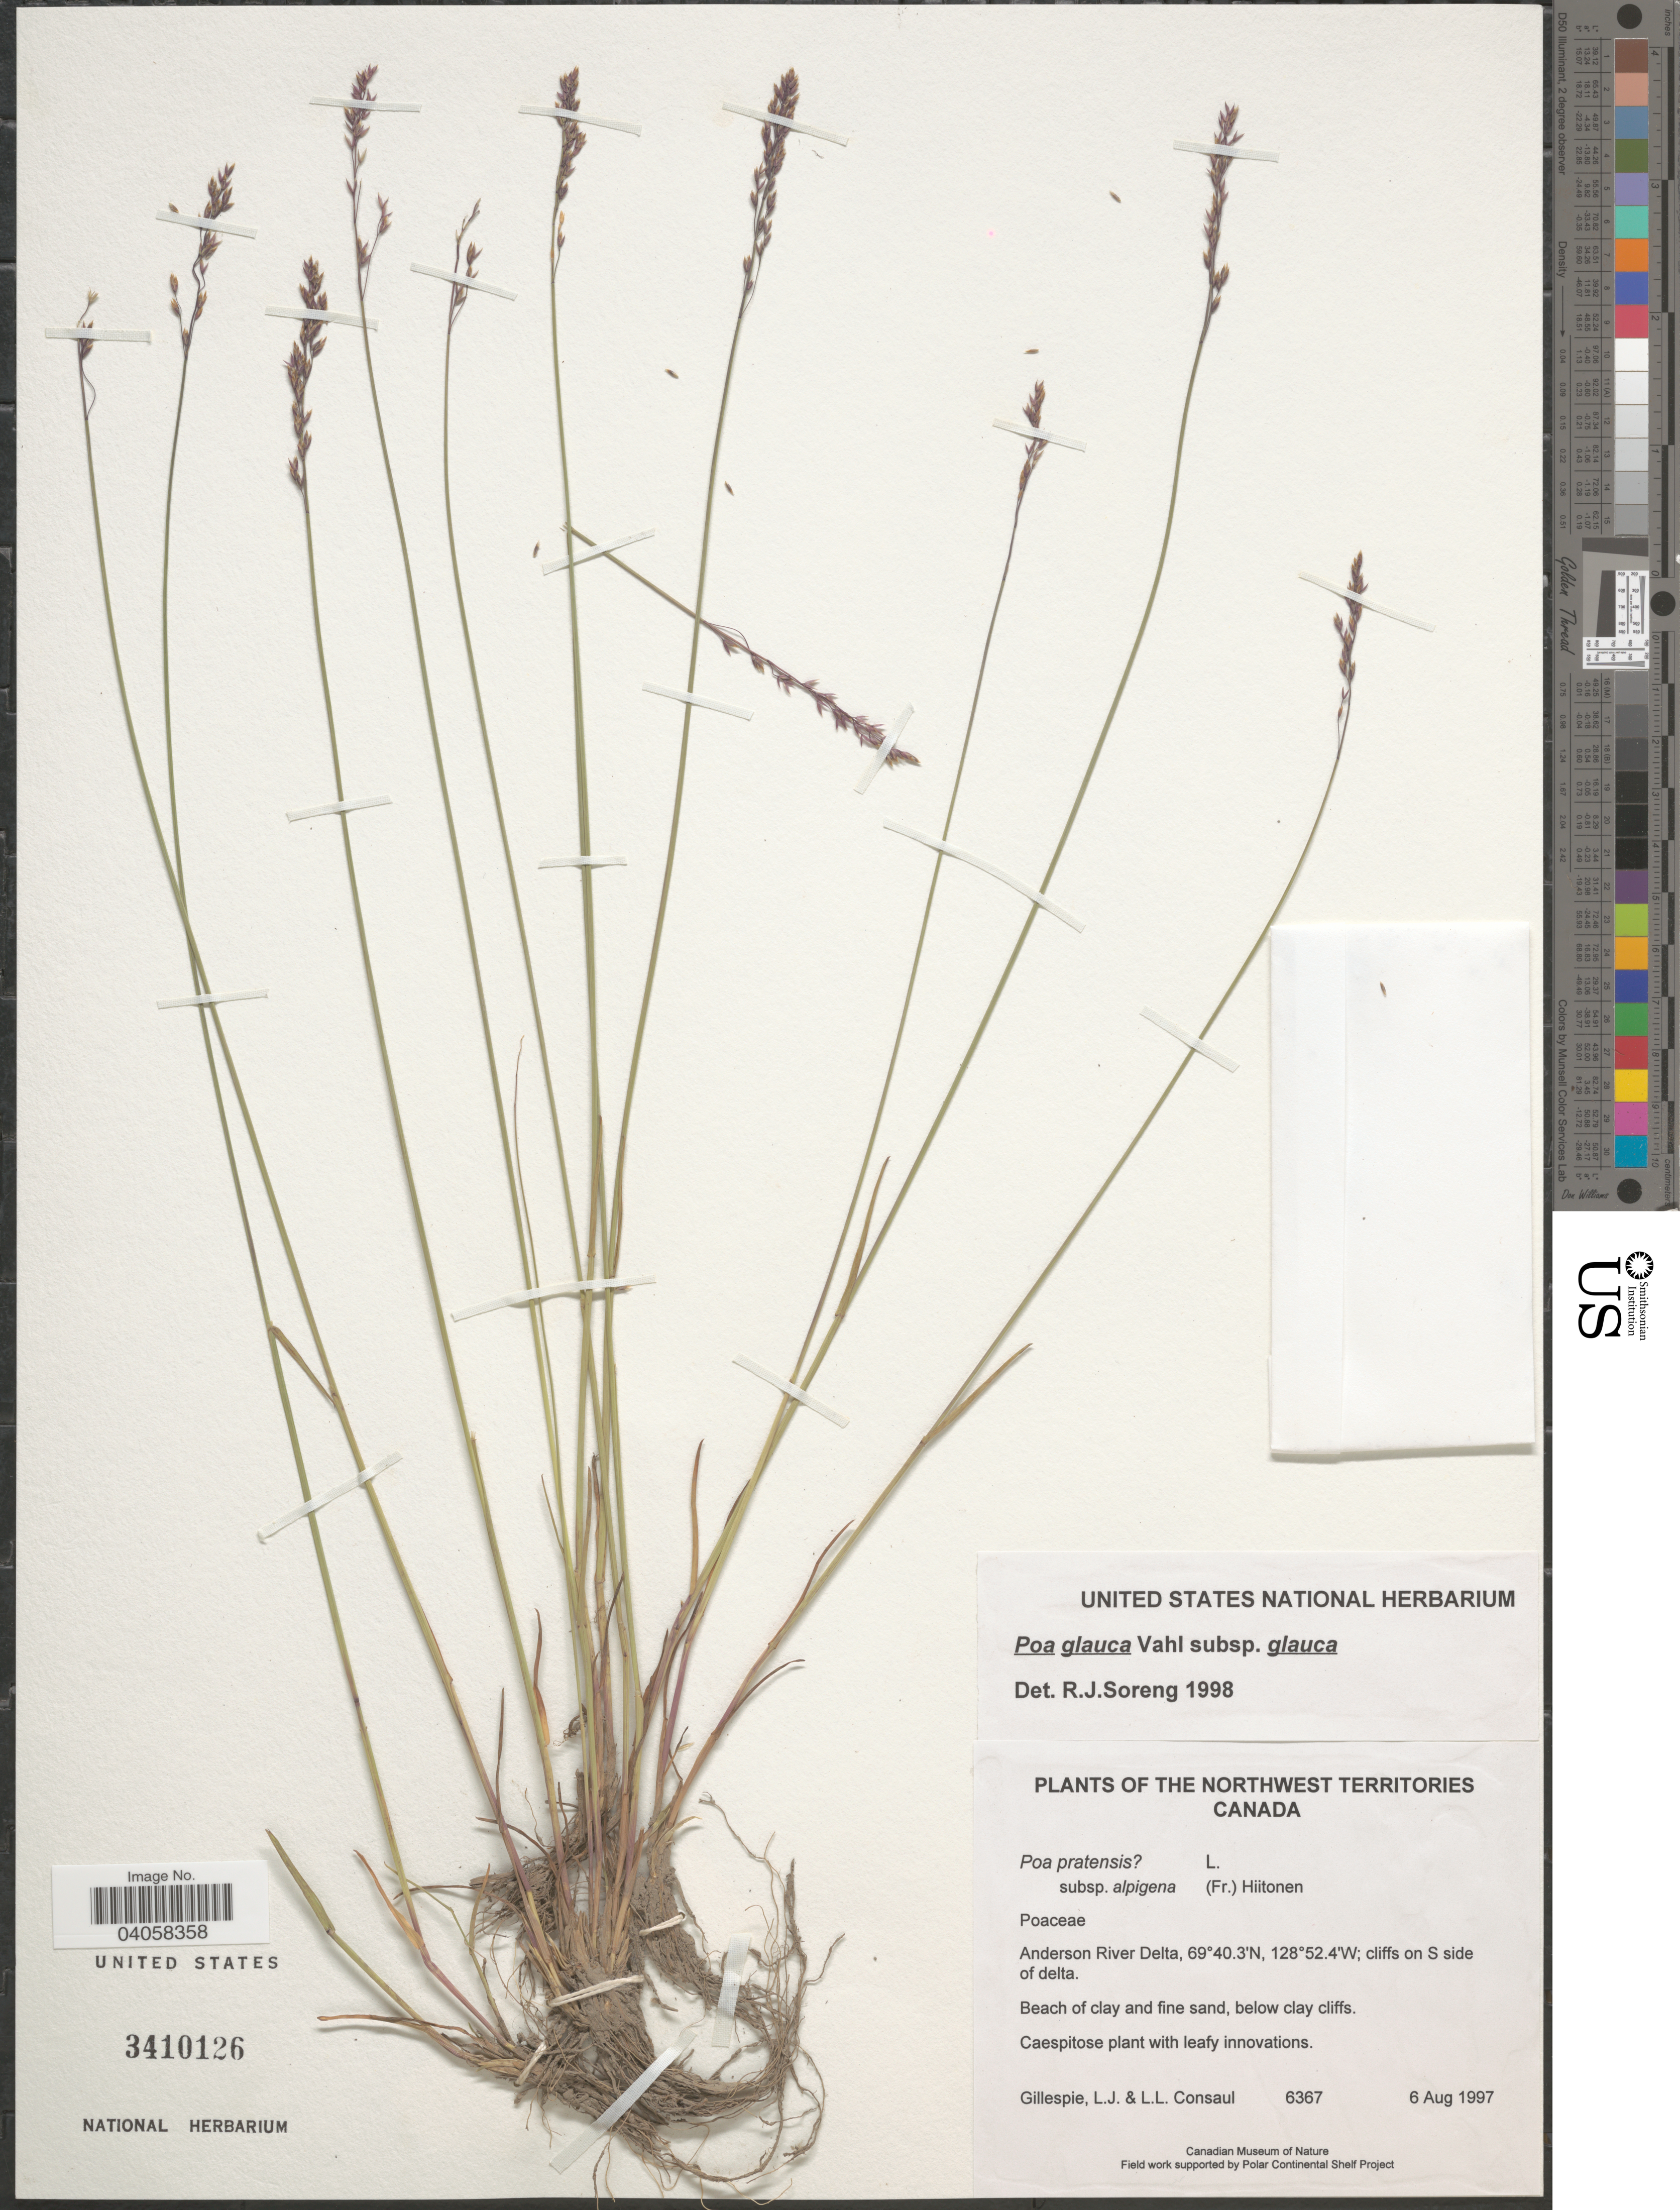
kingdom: Plantae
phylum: Tracheophyta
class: Liliopsida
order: Poales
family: Poaceae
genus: Poa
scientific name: Poa glauca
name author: Vahl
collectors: L. Gillespie & L. Consaul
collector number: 6367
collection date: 1997-08-06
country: Canada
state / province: Northwest Territories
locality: Anderson River Delta; cliffs on S side of delta.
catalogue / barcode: US 3410126